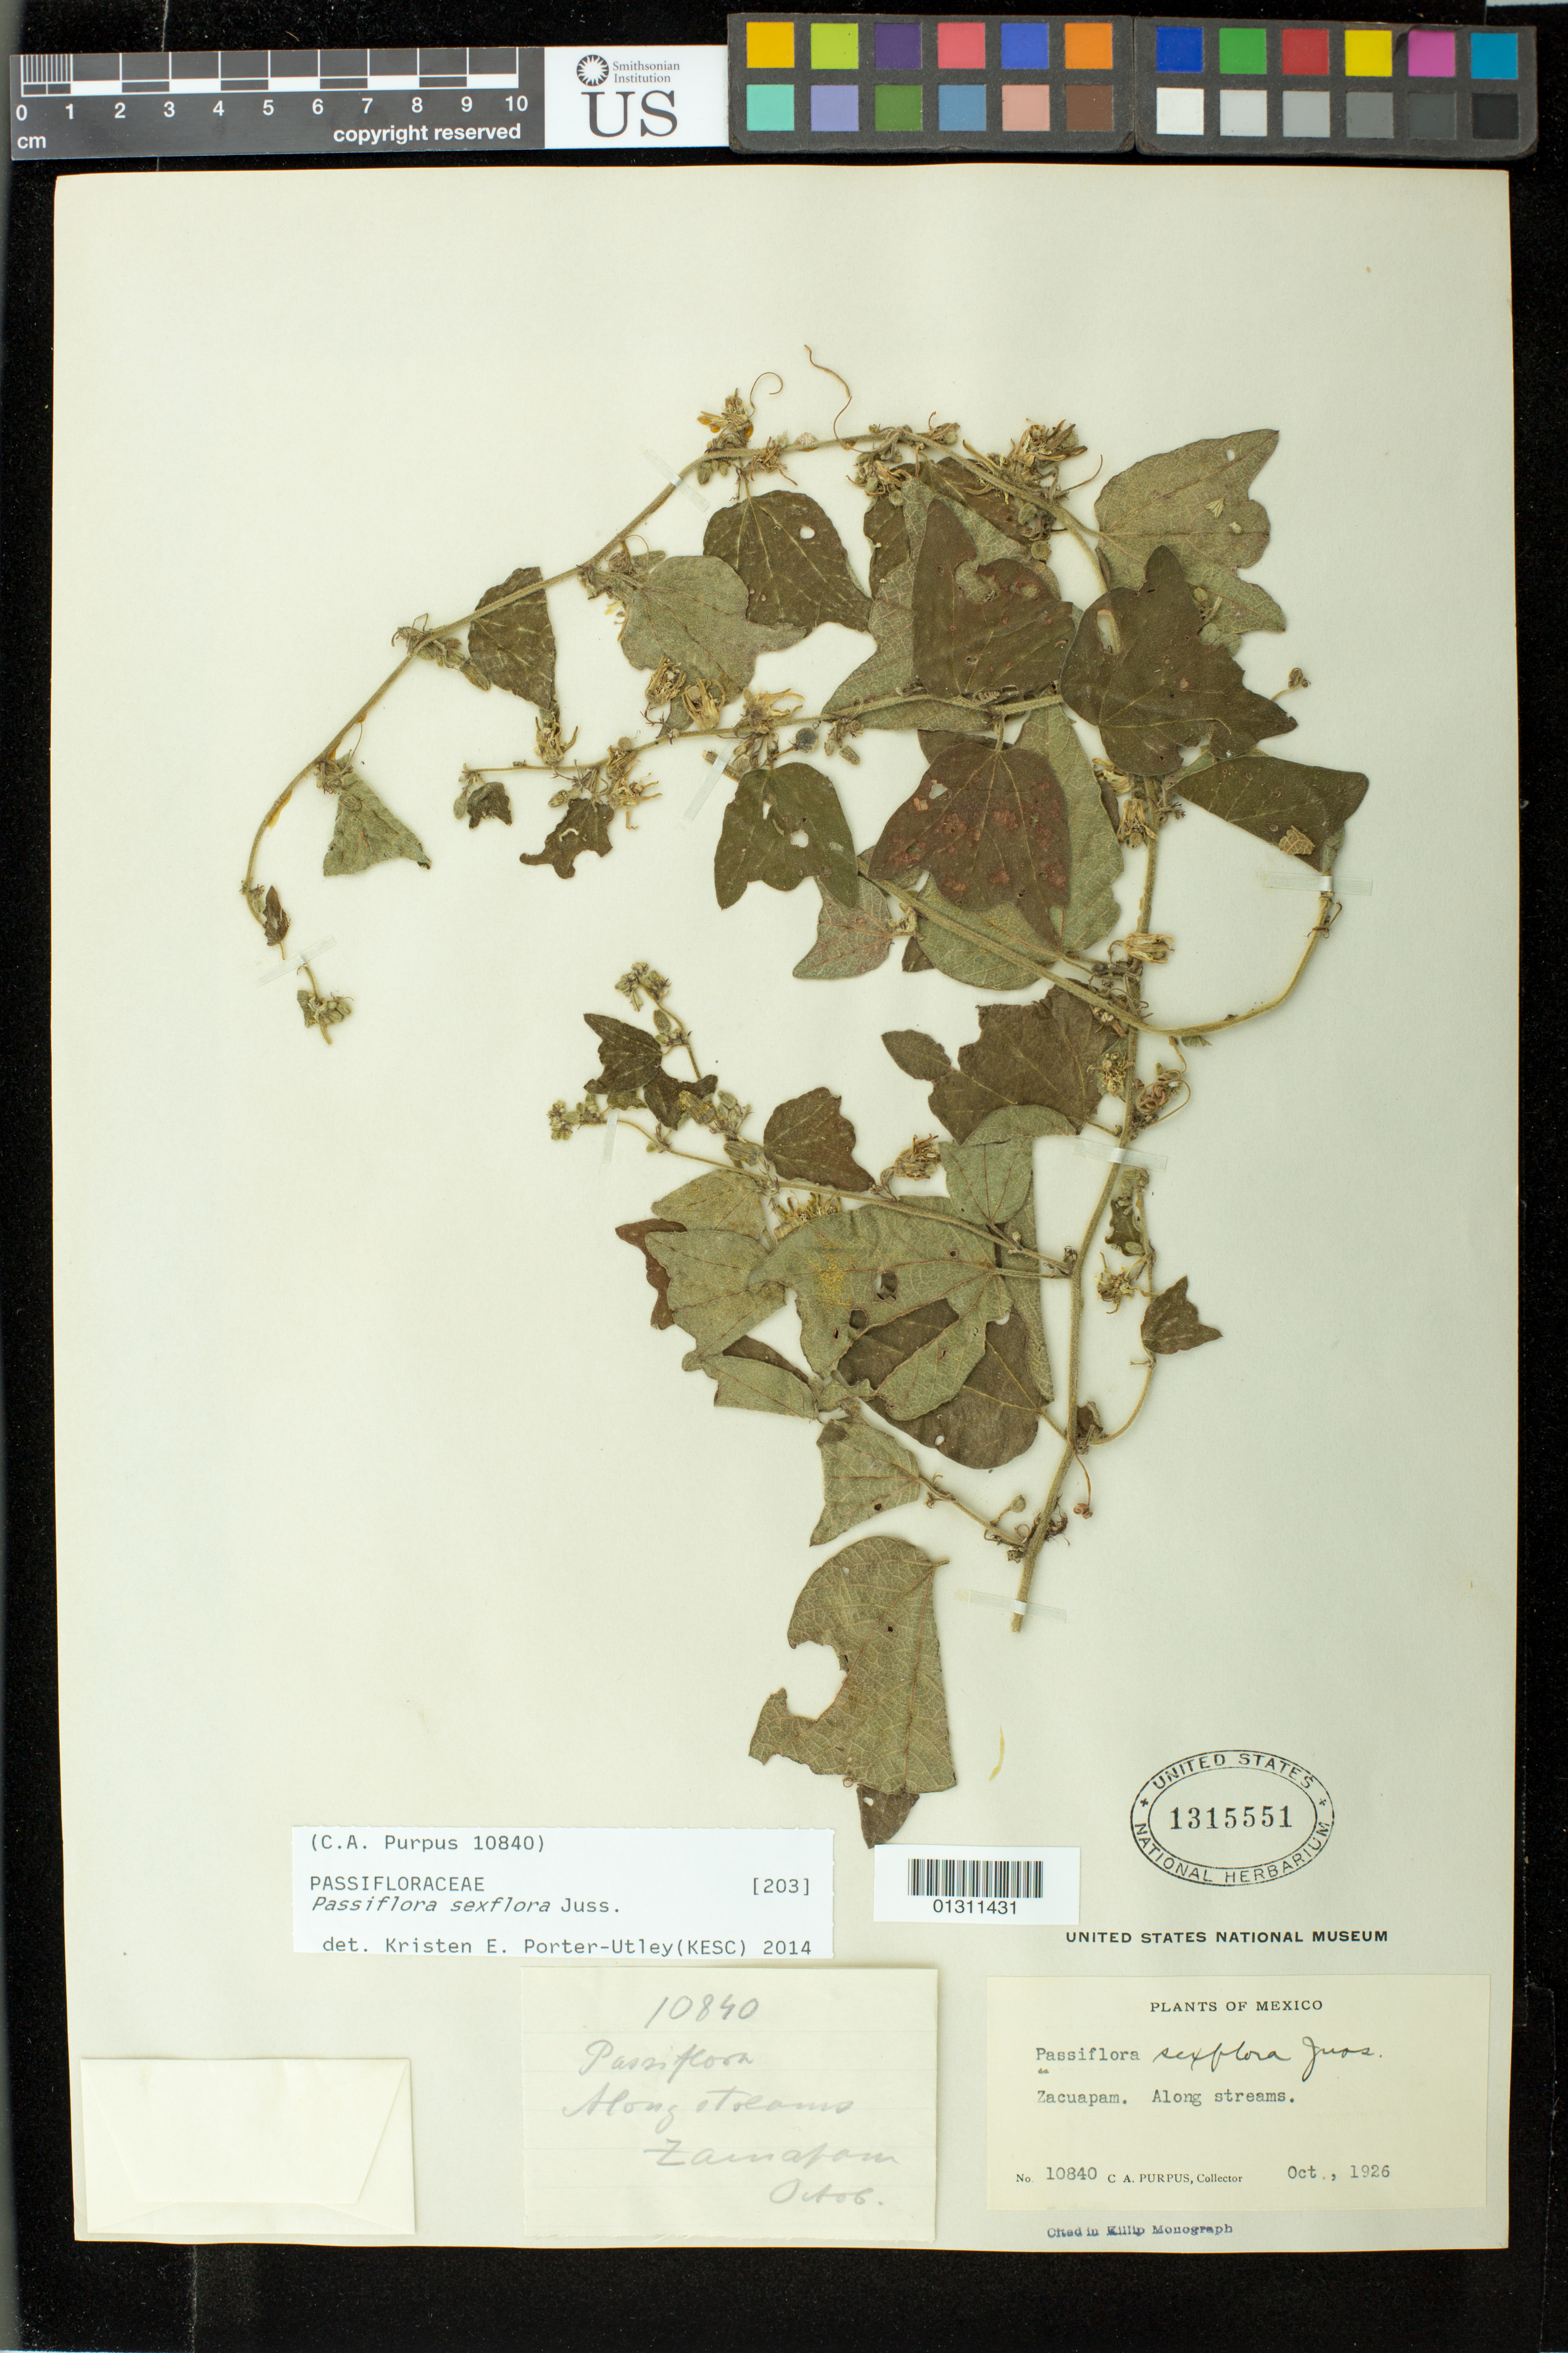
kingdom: Plantae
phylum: Tracheophyta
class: Magnoliopsida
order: Malpighiales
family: Passifloraceae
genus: Passiflora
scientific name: Passiflora sexflora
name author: Juss.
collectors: C. A. Purpus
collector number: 10840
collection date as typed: Oct 1926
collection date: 1926-10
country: Mexico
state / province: Veracruz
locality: Zacuapan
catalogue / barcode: US 1315551